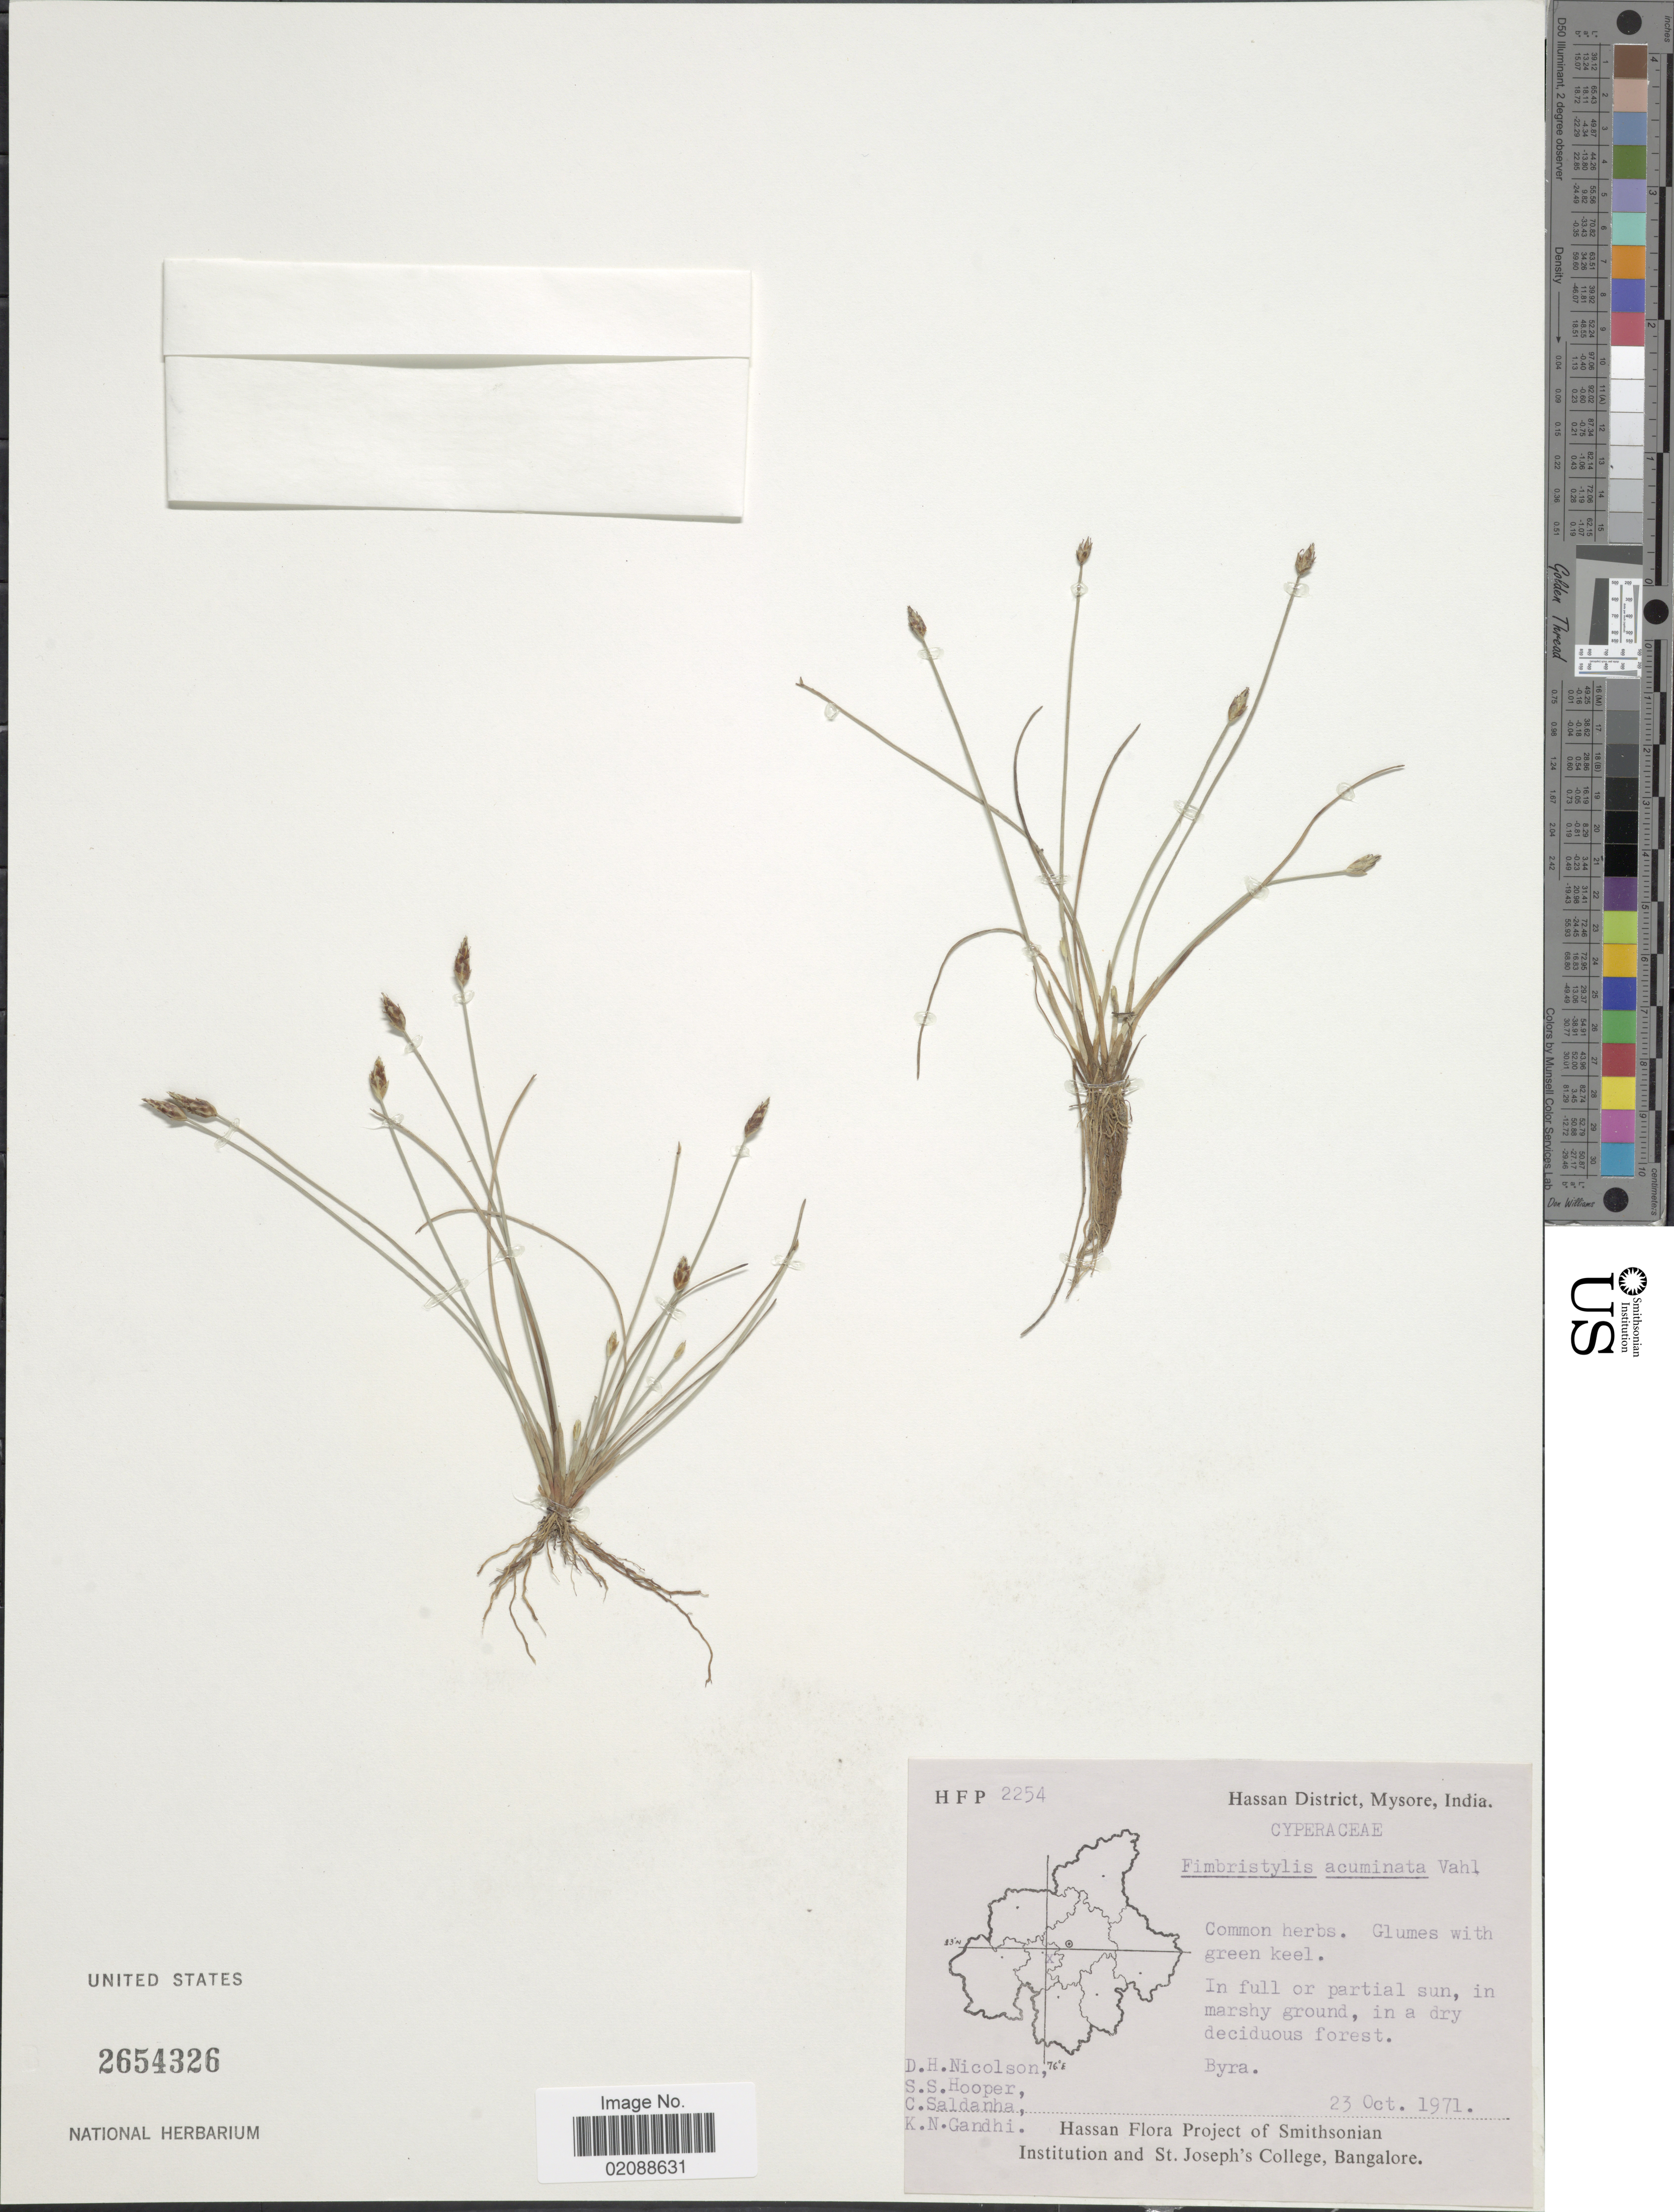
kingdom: Plantae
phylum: Tracheophyta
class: Liliopsida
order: Poales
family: Cyperaceae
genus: Fimbristylis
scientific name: Fimbristylis acuminata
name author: Vahl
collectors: D. Nicoloson, S. S. Hooper, C. Saldanha & K. N. Gandhi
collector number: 2254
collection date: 1971-10-23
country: India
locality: Hassan District, Mysore, Byra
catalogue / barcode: US 2654326